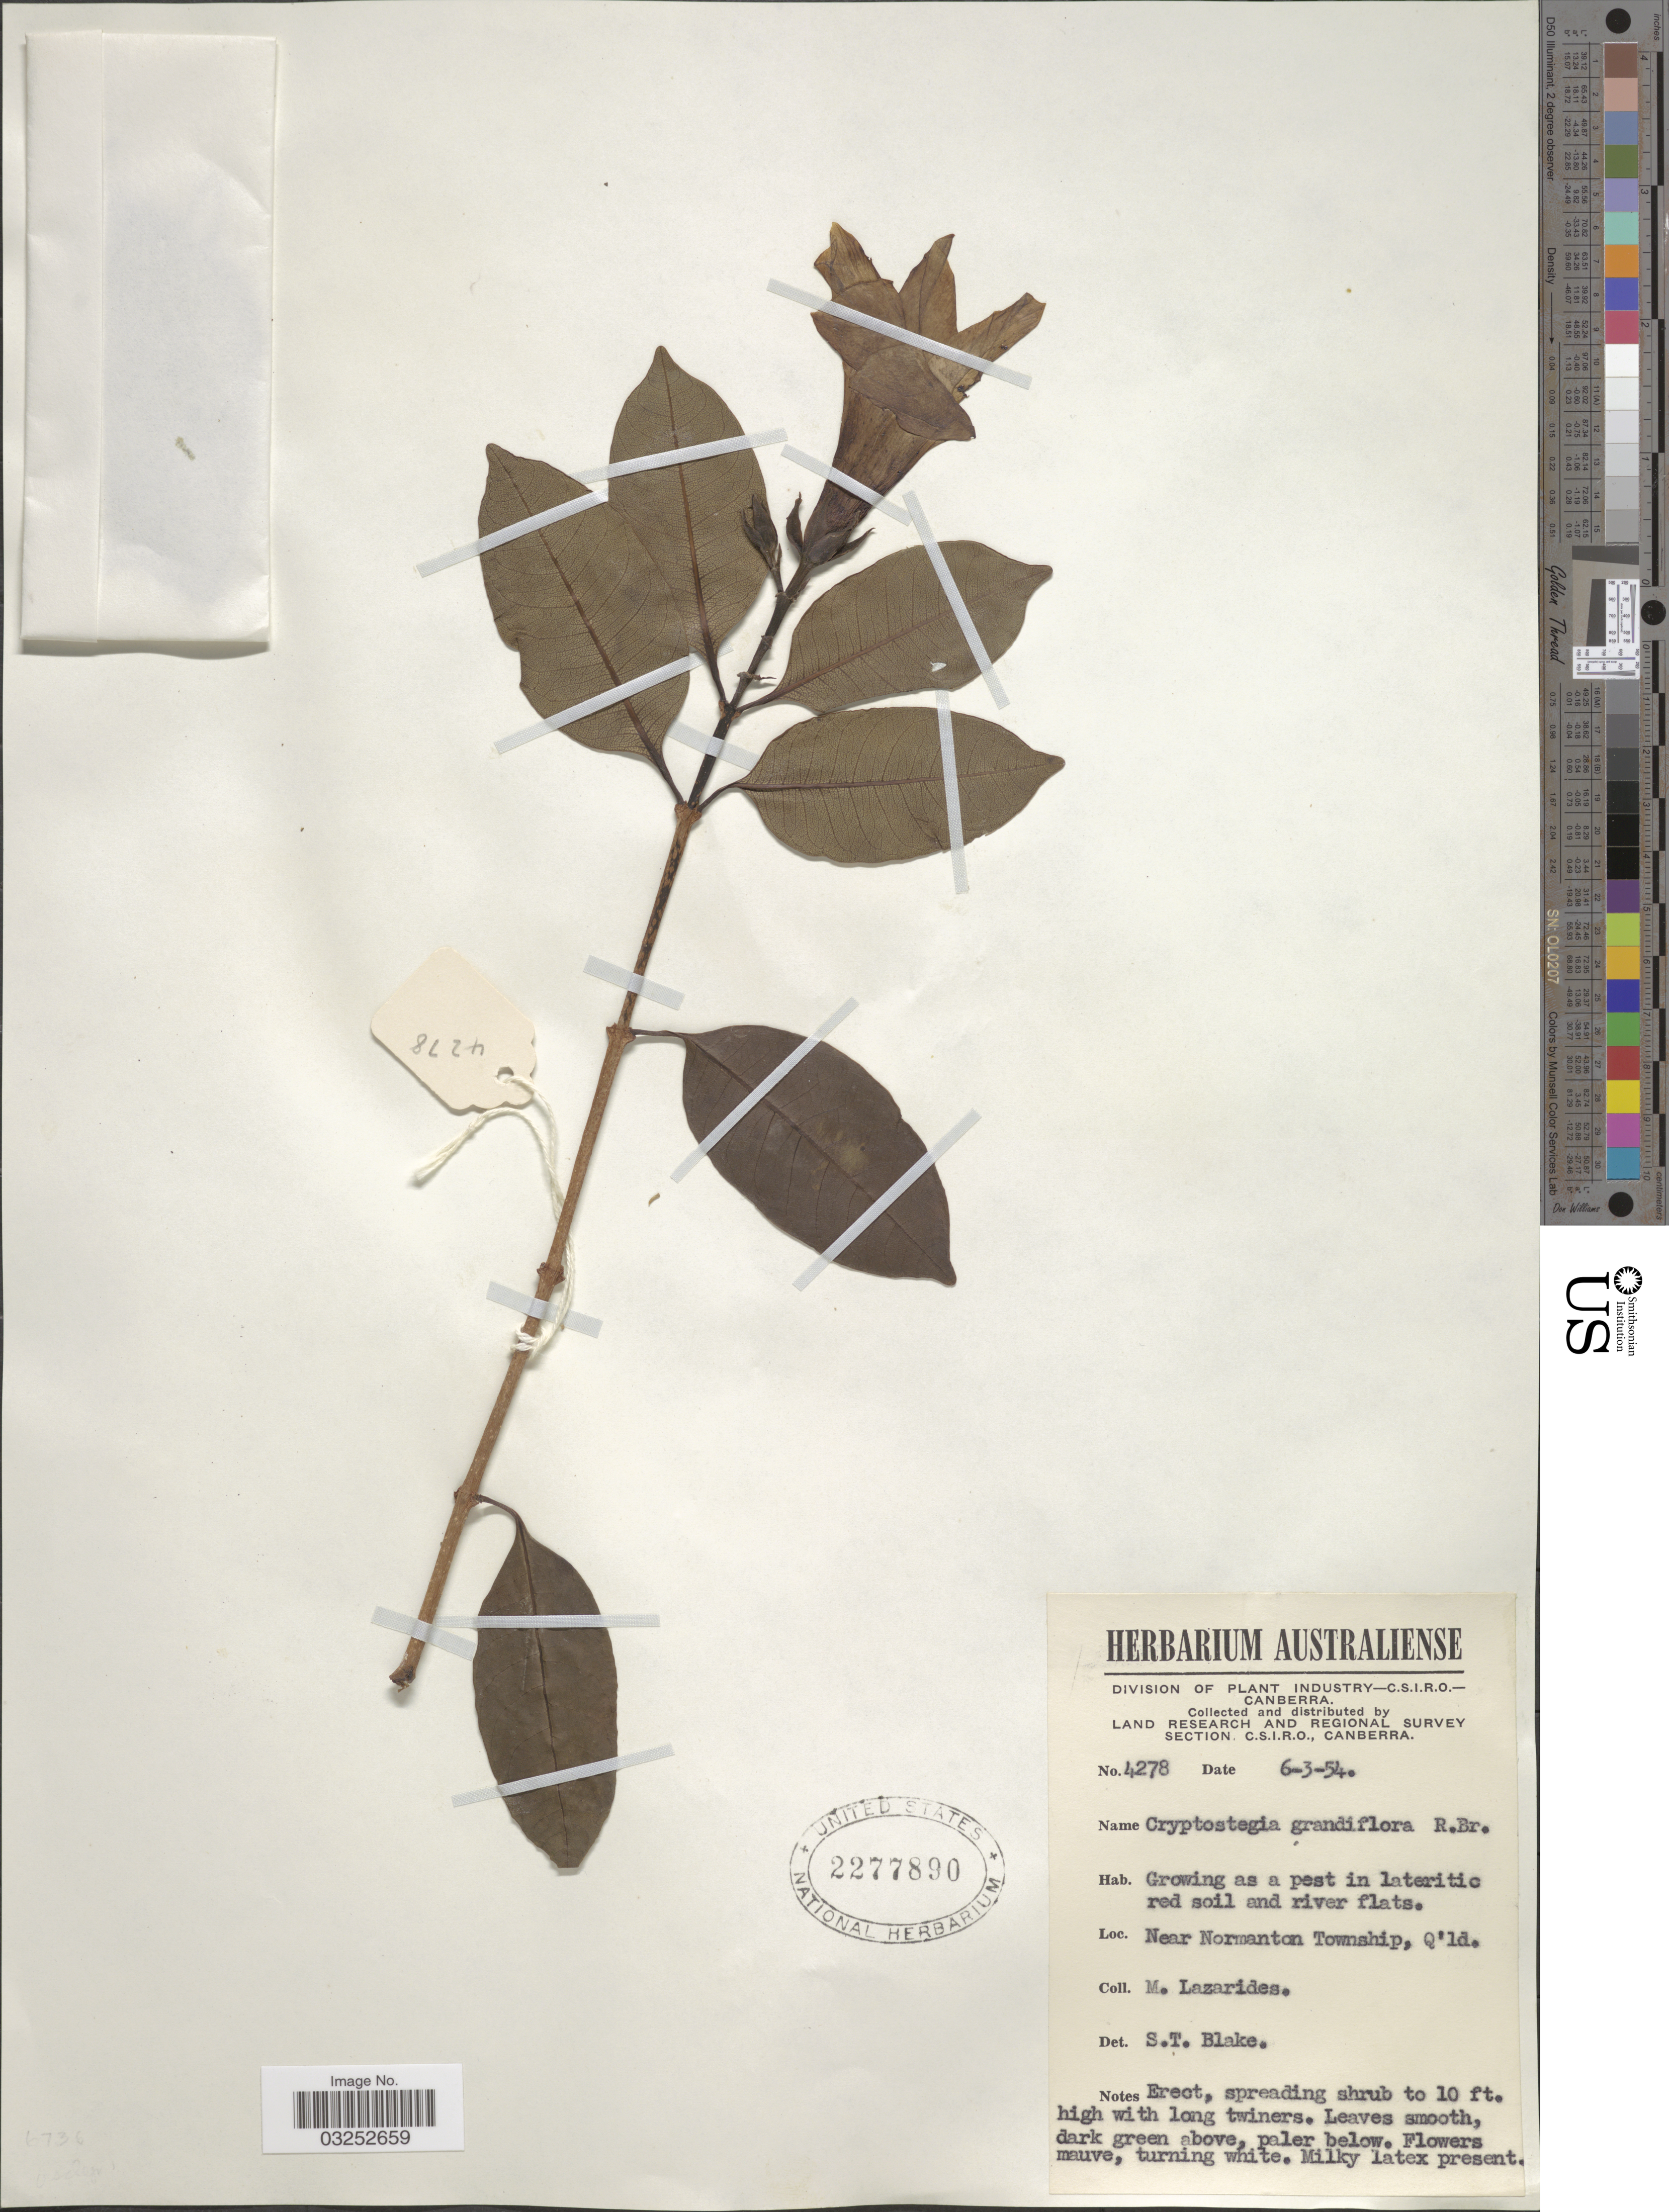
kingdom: Plantae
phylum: Tracheophyta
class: Magnoliopsida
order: Gentianales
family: Apocynaceae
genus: Cryptostegia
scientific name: Cryptostegia grandiflora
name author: Roxb. ex R. Br.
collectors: M. Lazarides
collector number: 4278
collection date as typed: Transcribed d/m/y: 6/3/54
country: Australia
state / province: Queensland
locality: Near Normanton Township, Q'ld.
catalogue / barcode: US 2277890